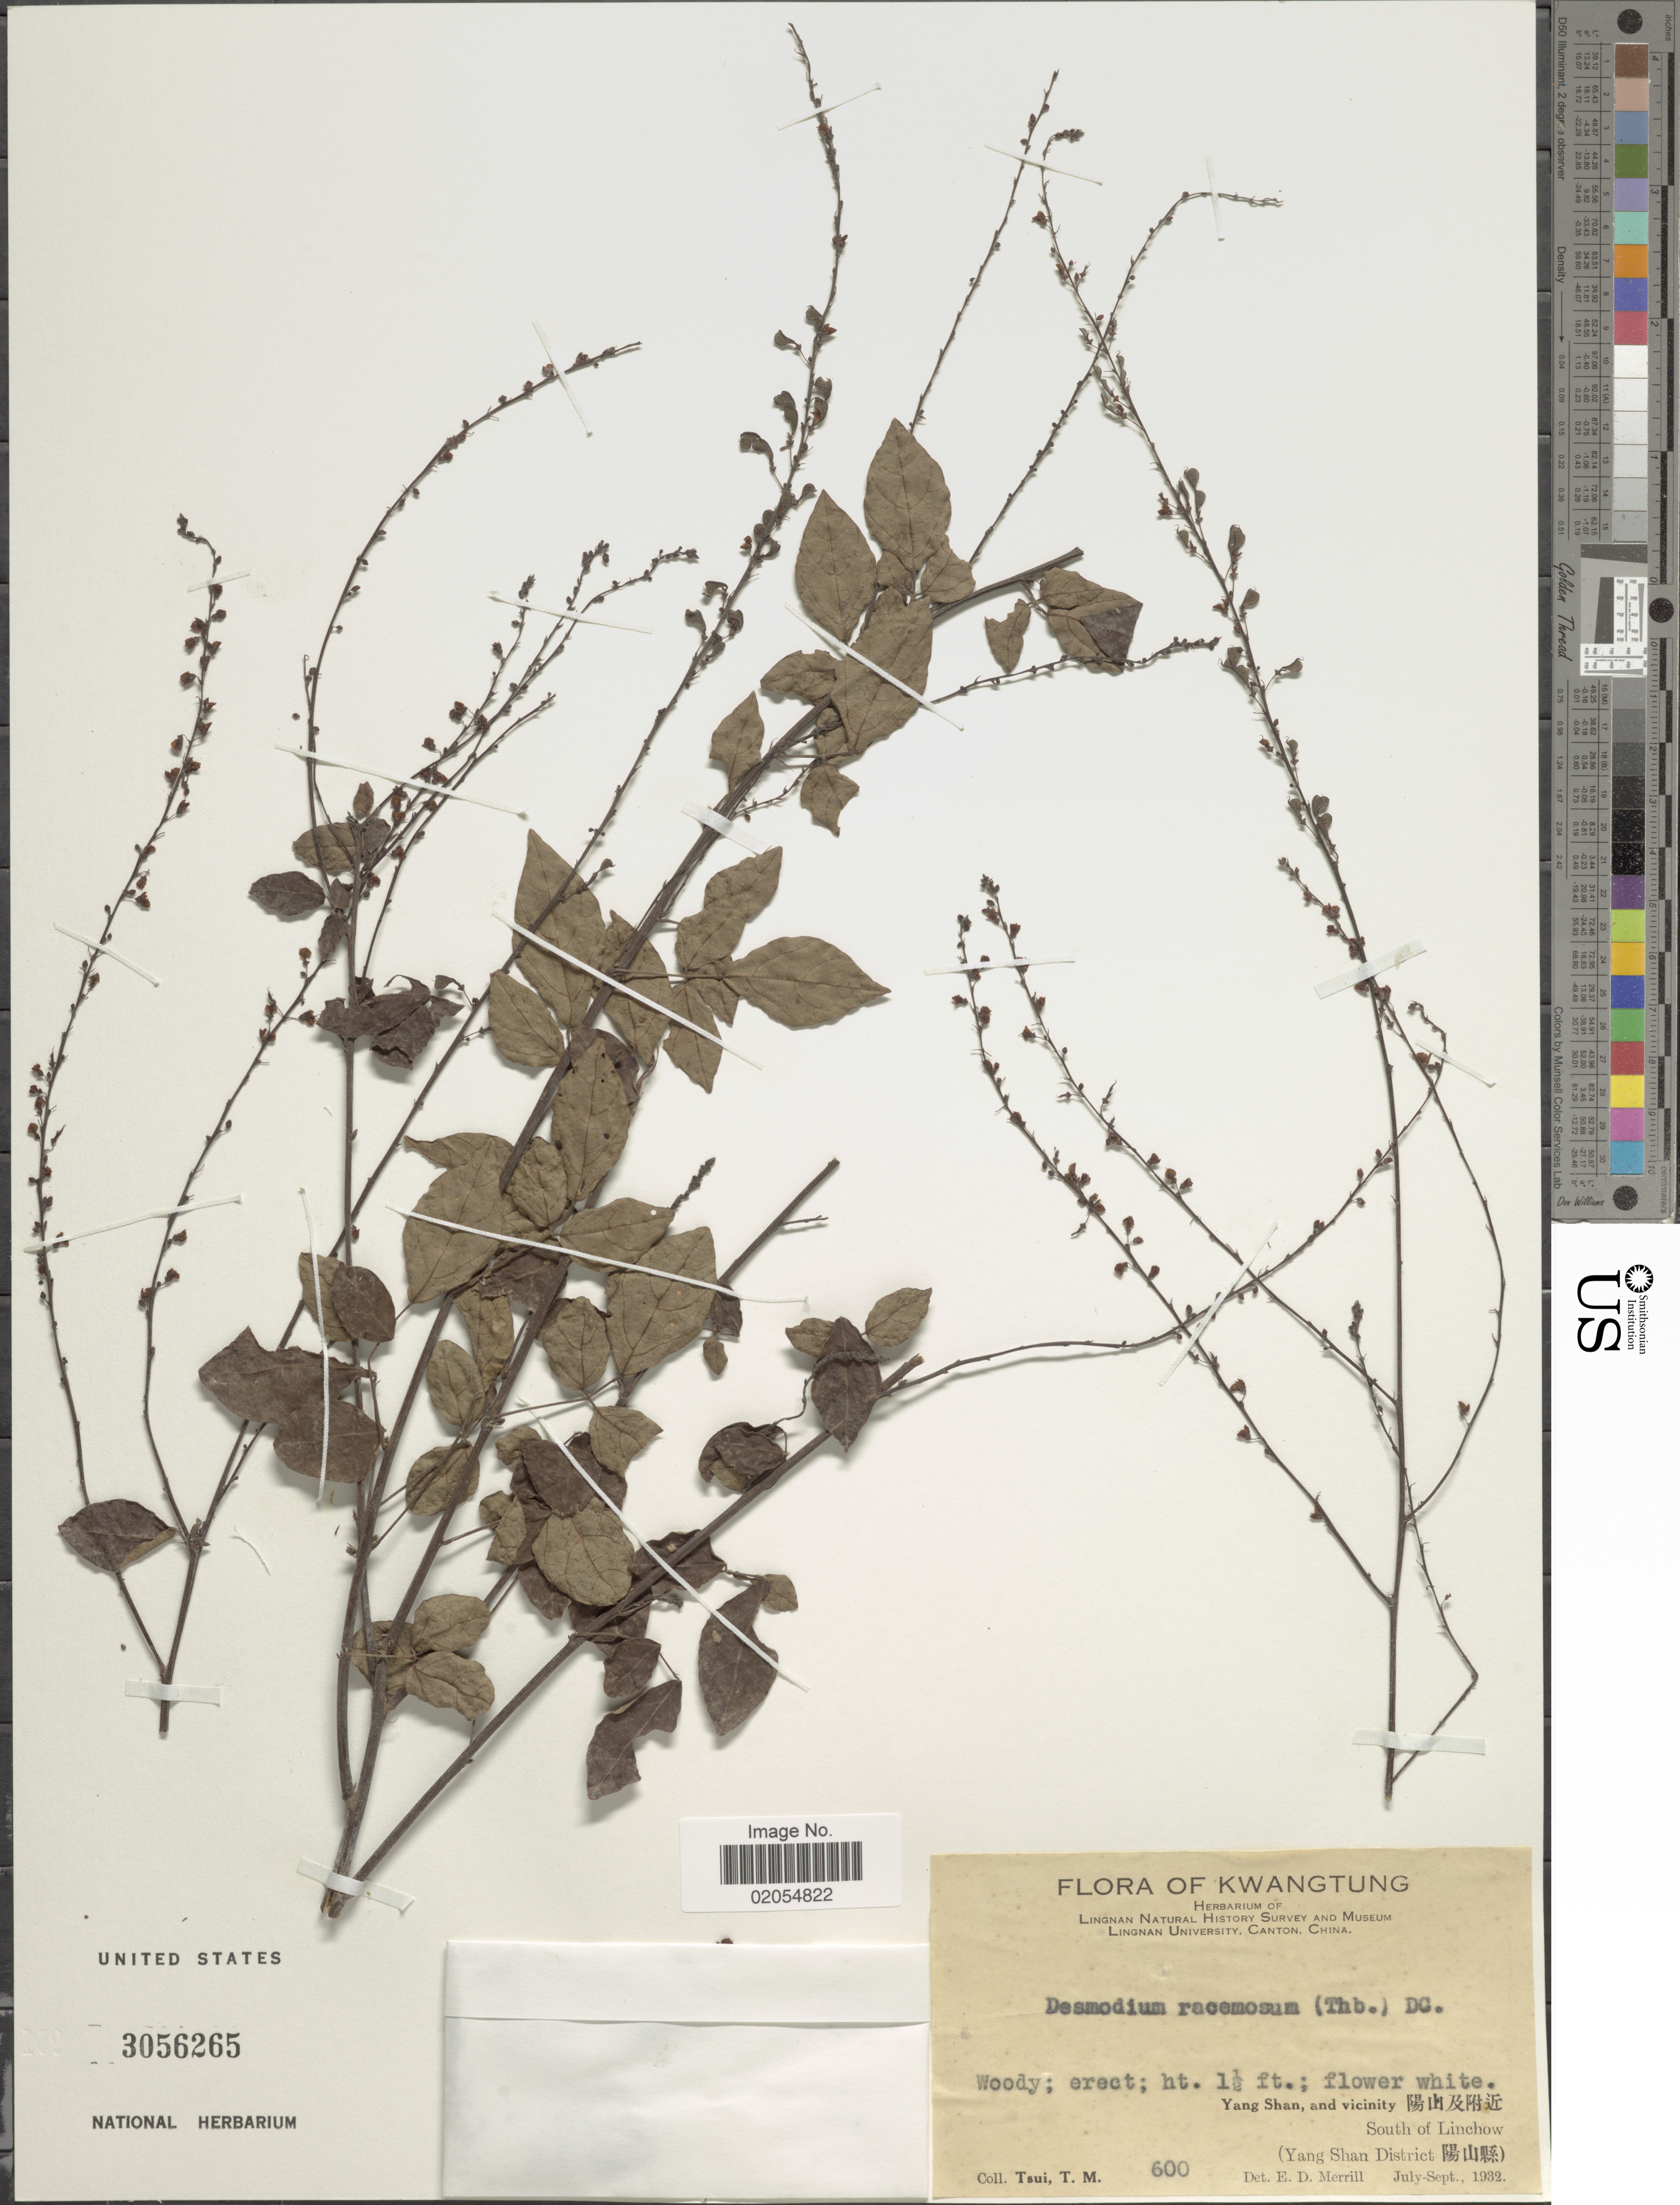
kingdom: Plantae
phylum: Tracheophyta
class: Magnoliopsida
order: Fabales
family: Fabaceae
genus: Hylodesmum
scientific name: Hylodesmum podocarpum subsp. oxyphyllum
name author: (DC.) H. Ohashi & R.R. Mill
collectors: T. Tsui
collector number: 600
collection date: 1932-07/1932-09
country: China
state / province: Guangdong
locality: Kwangtung, Yang Shan, and vicinity, South of Linchow (Yang Shan District)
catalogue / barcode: US 3056265